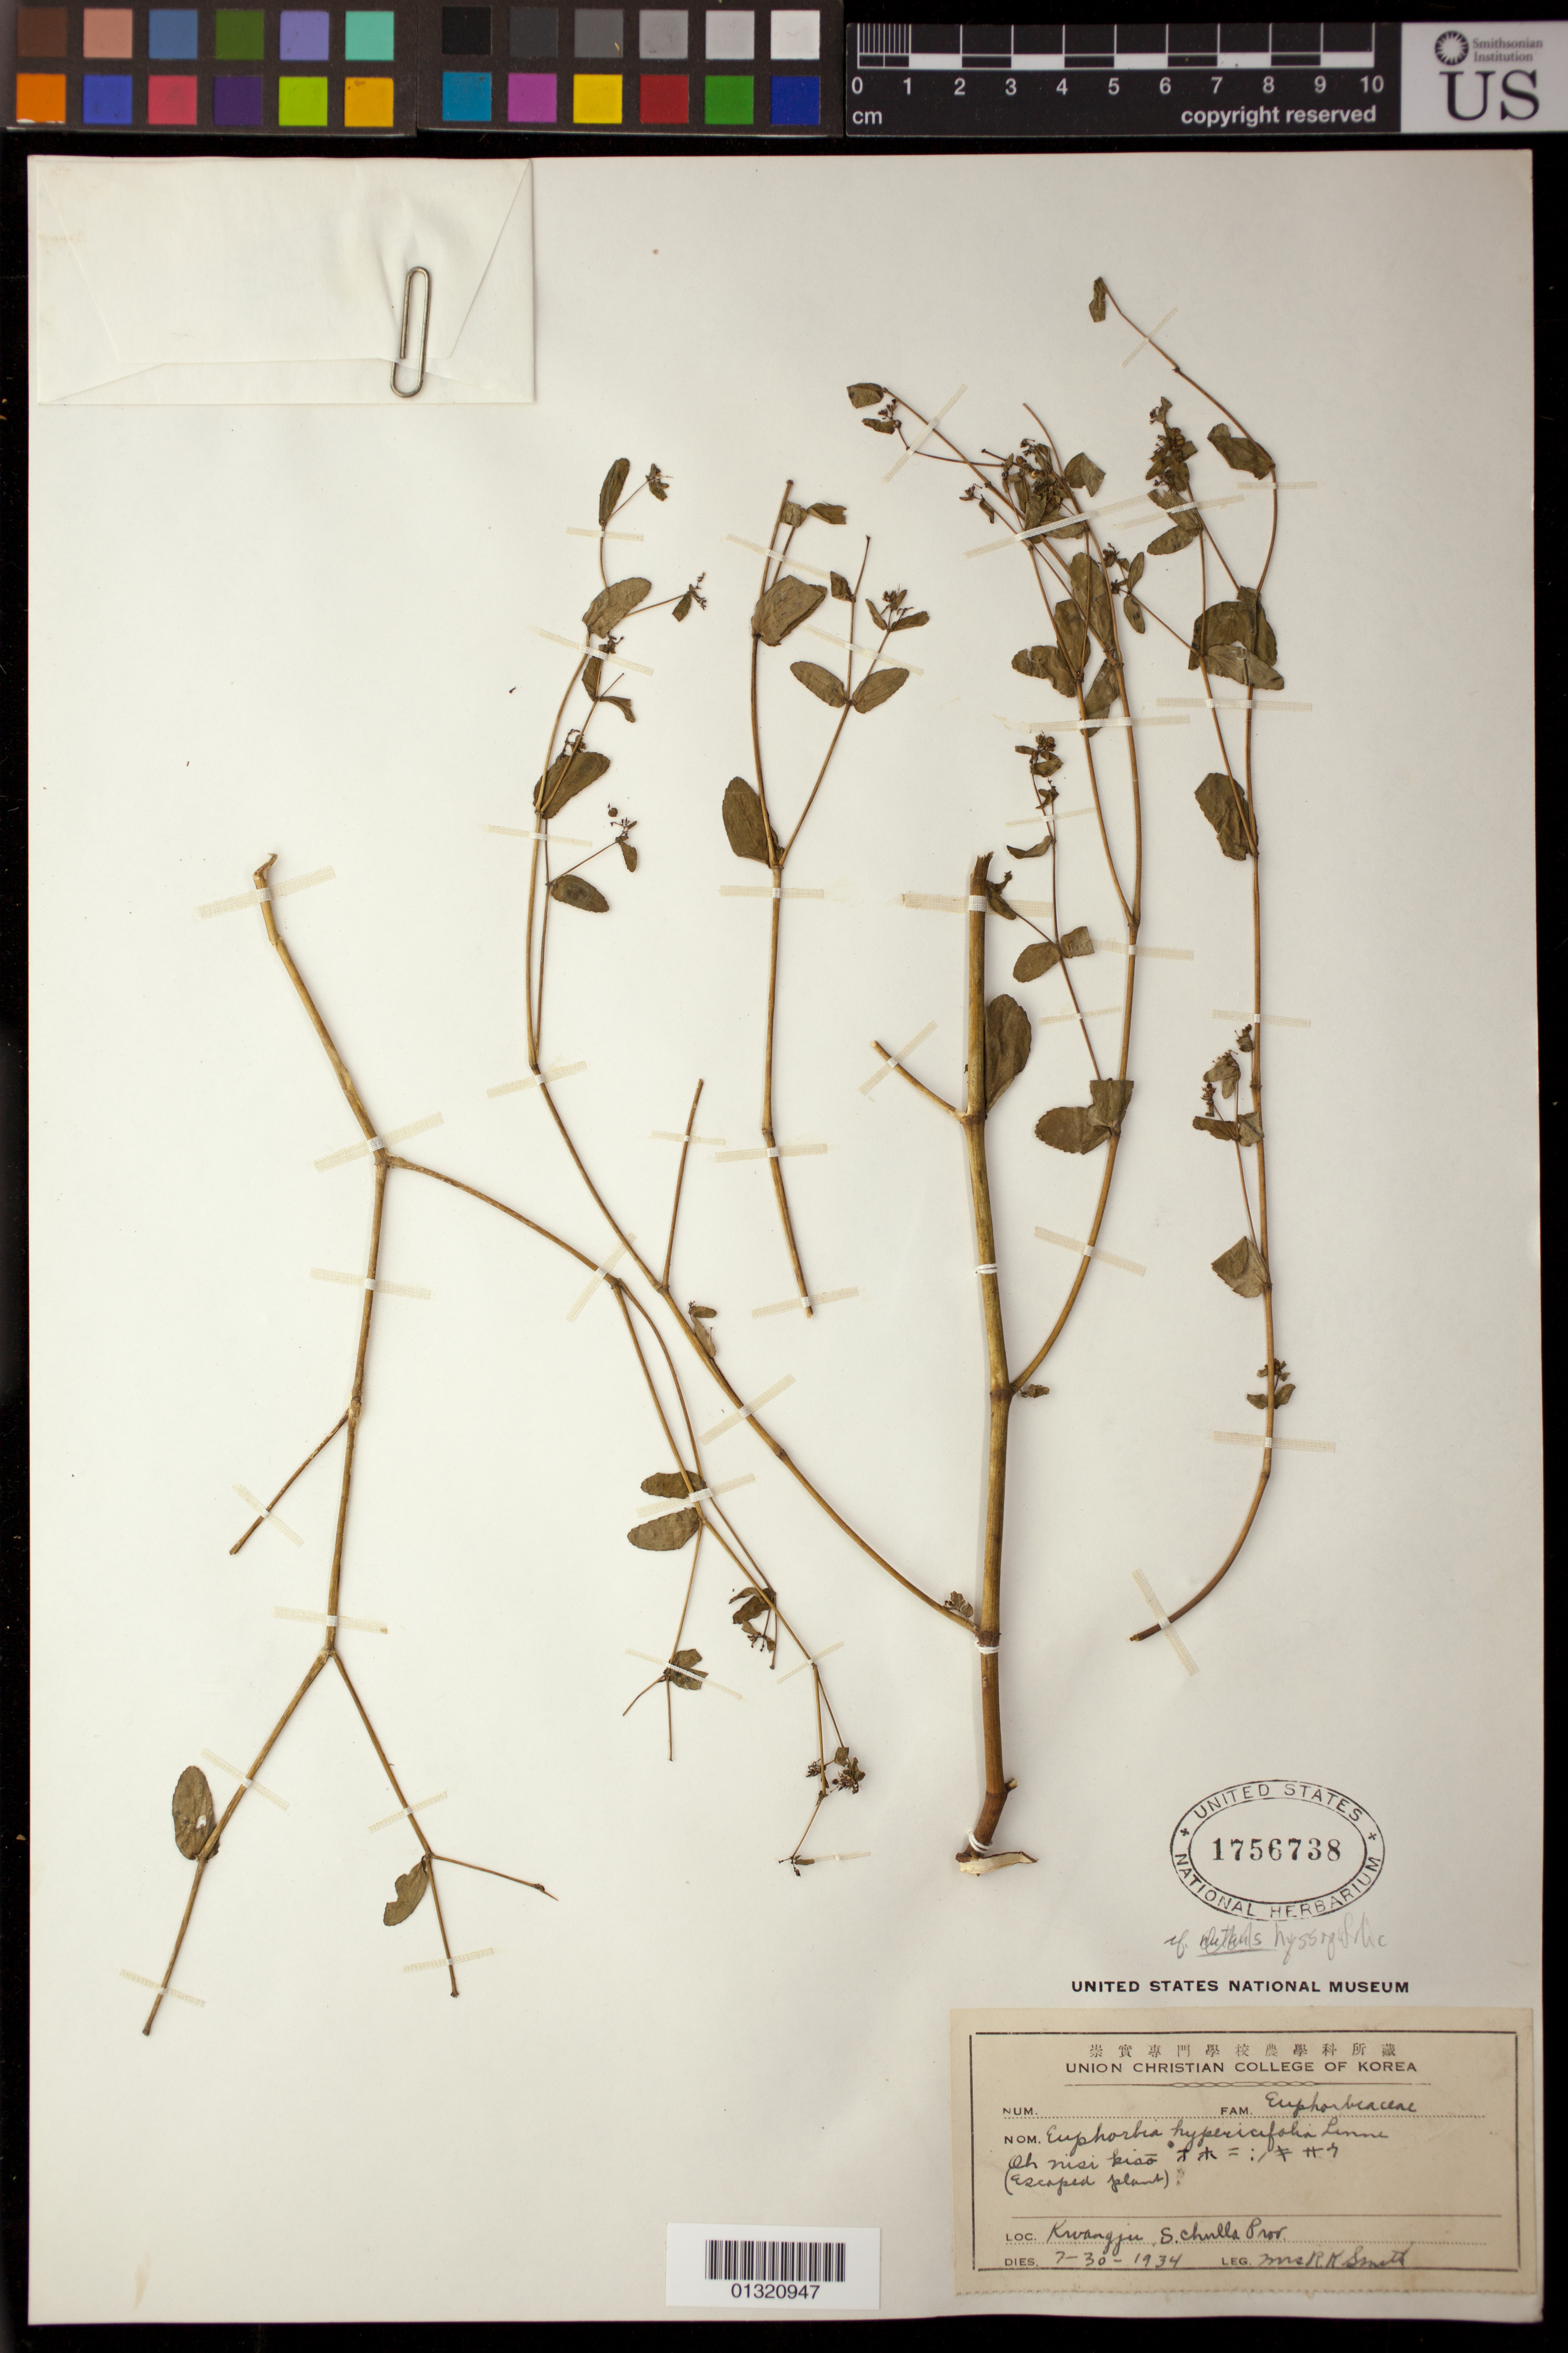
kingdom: Plantae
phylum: Tracheophyta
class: Magnoliopsida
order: Malpighiales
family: Euphorbiaceae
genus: Euphorbia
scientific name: Euphorbia hyssopifolia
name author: L.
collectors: R. Smith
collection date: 1934-07-30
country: South Korea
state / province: South Jeolla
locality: Kwangju [Gwangju] S[outh] Chulla Prov [South Jeolla]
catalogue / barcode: US 1756738